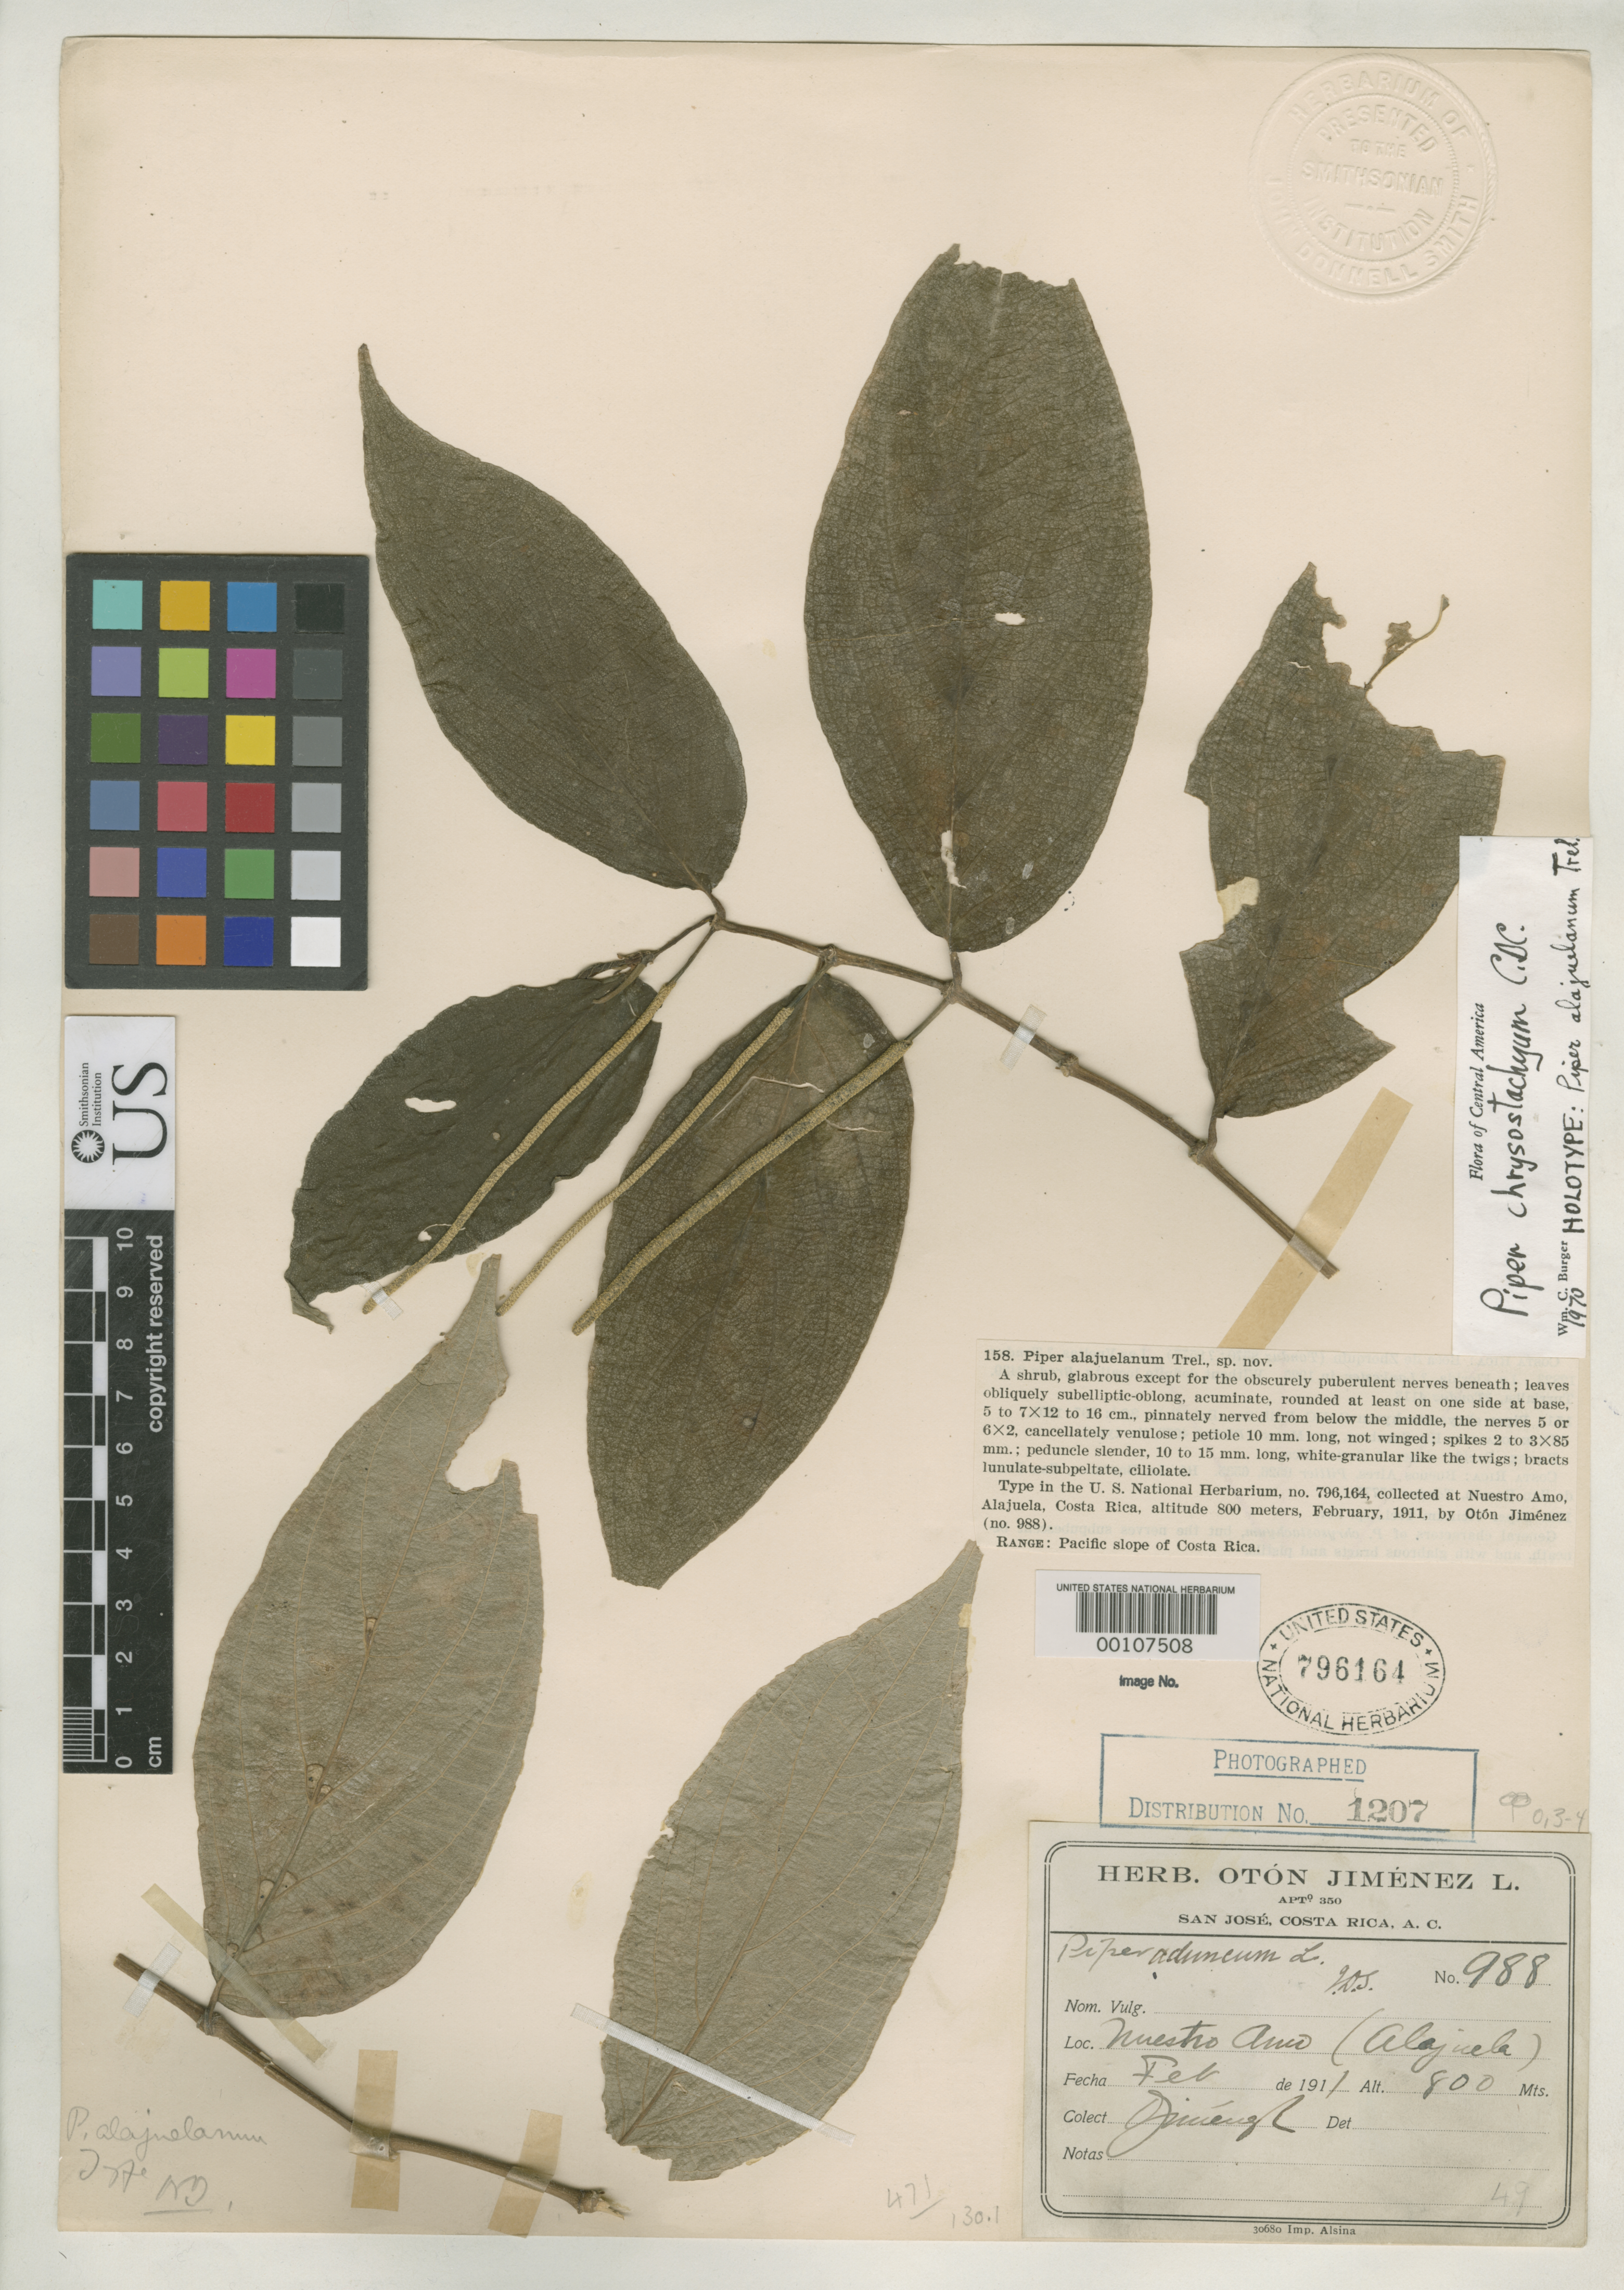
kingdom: Plantae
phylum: Tracheophyta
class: Magnoliopsida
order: Piperales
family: Piperaceae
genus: Piper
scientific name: Piper alajuelanum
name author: Trel.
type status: Holotype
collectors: O. Jiménez L.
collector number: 988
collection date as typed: Feb 1911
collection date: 1911-02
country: Costa Rica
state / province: Alajuela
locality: Nusetro Amo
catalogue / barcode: US 796164